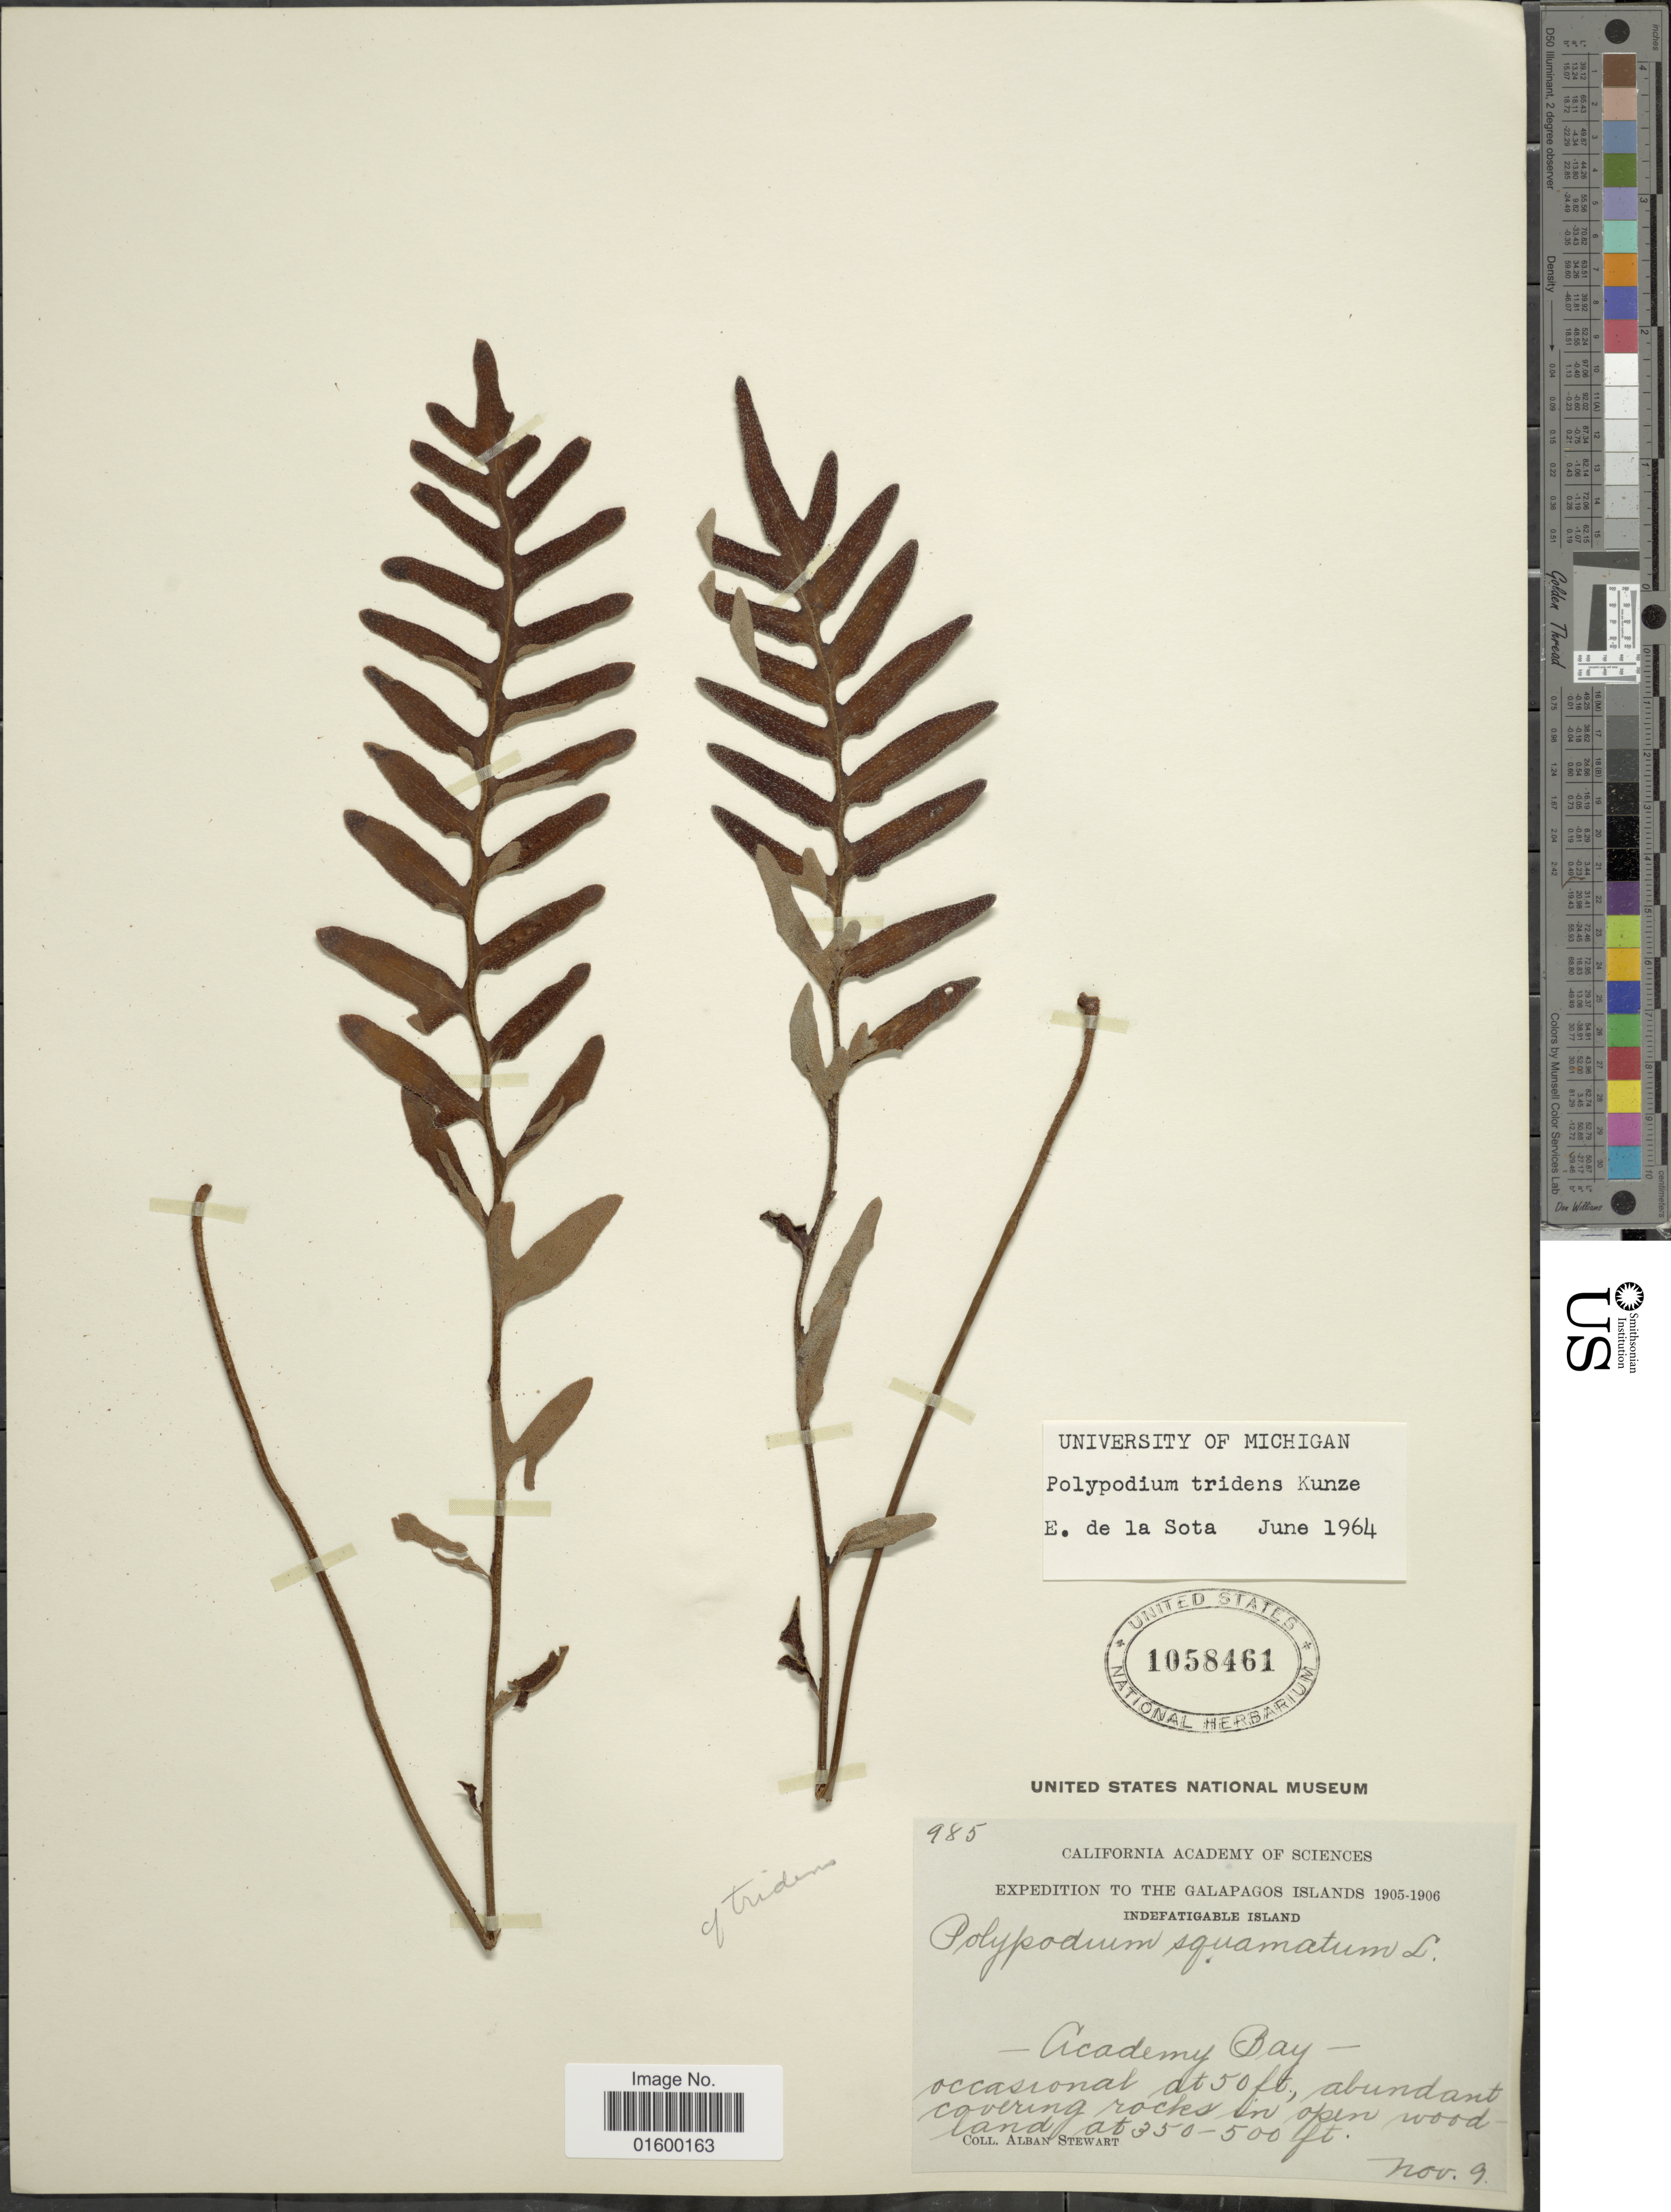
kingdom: Plantae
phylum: Tracheophyta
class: Polypodiopsida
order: Polypodiales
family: Polypodiaceae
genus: Pleopeltis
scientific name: Pleopeltis tridens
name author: J. Sm.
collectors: A. Stewart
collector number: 985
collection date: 1905-11-09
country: Ecuador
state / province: Colón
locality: Galapagos Islands, Indefatigable Island, Academy Bay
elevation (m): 107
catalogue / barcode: US 1058461